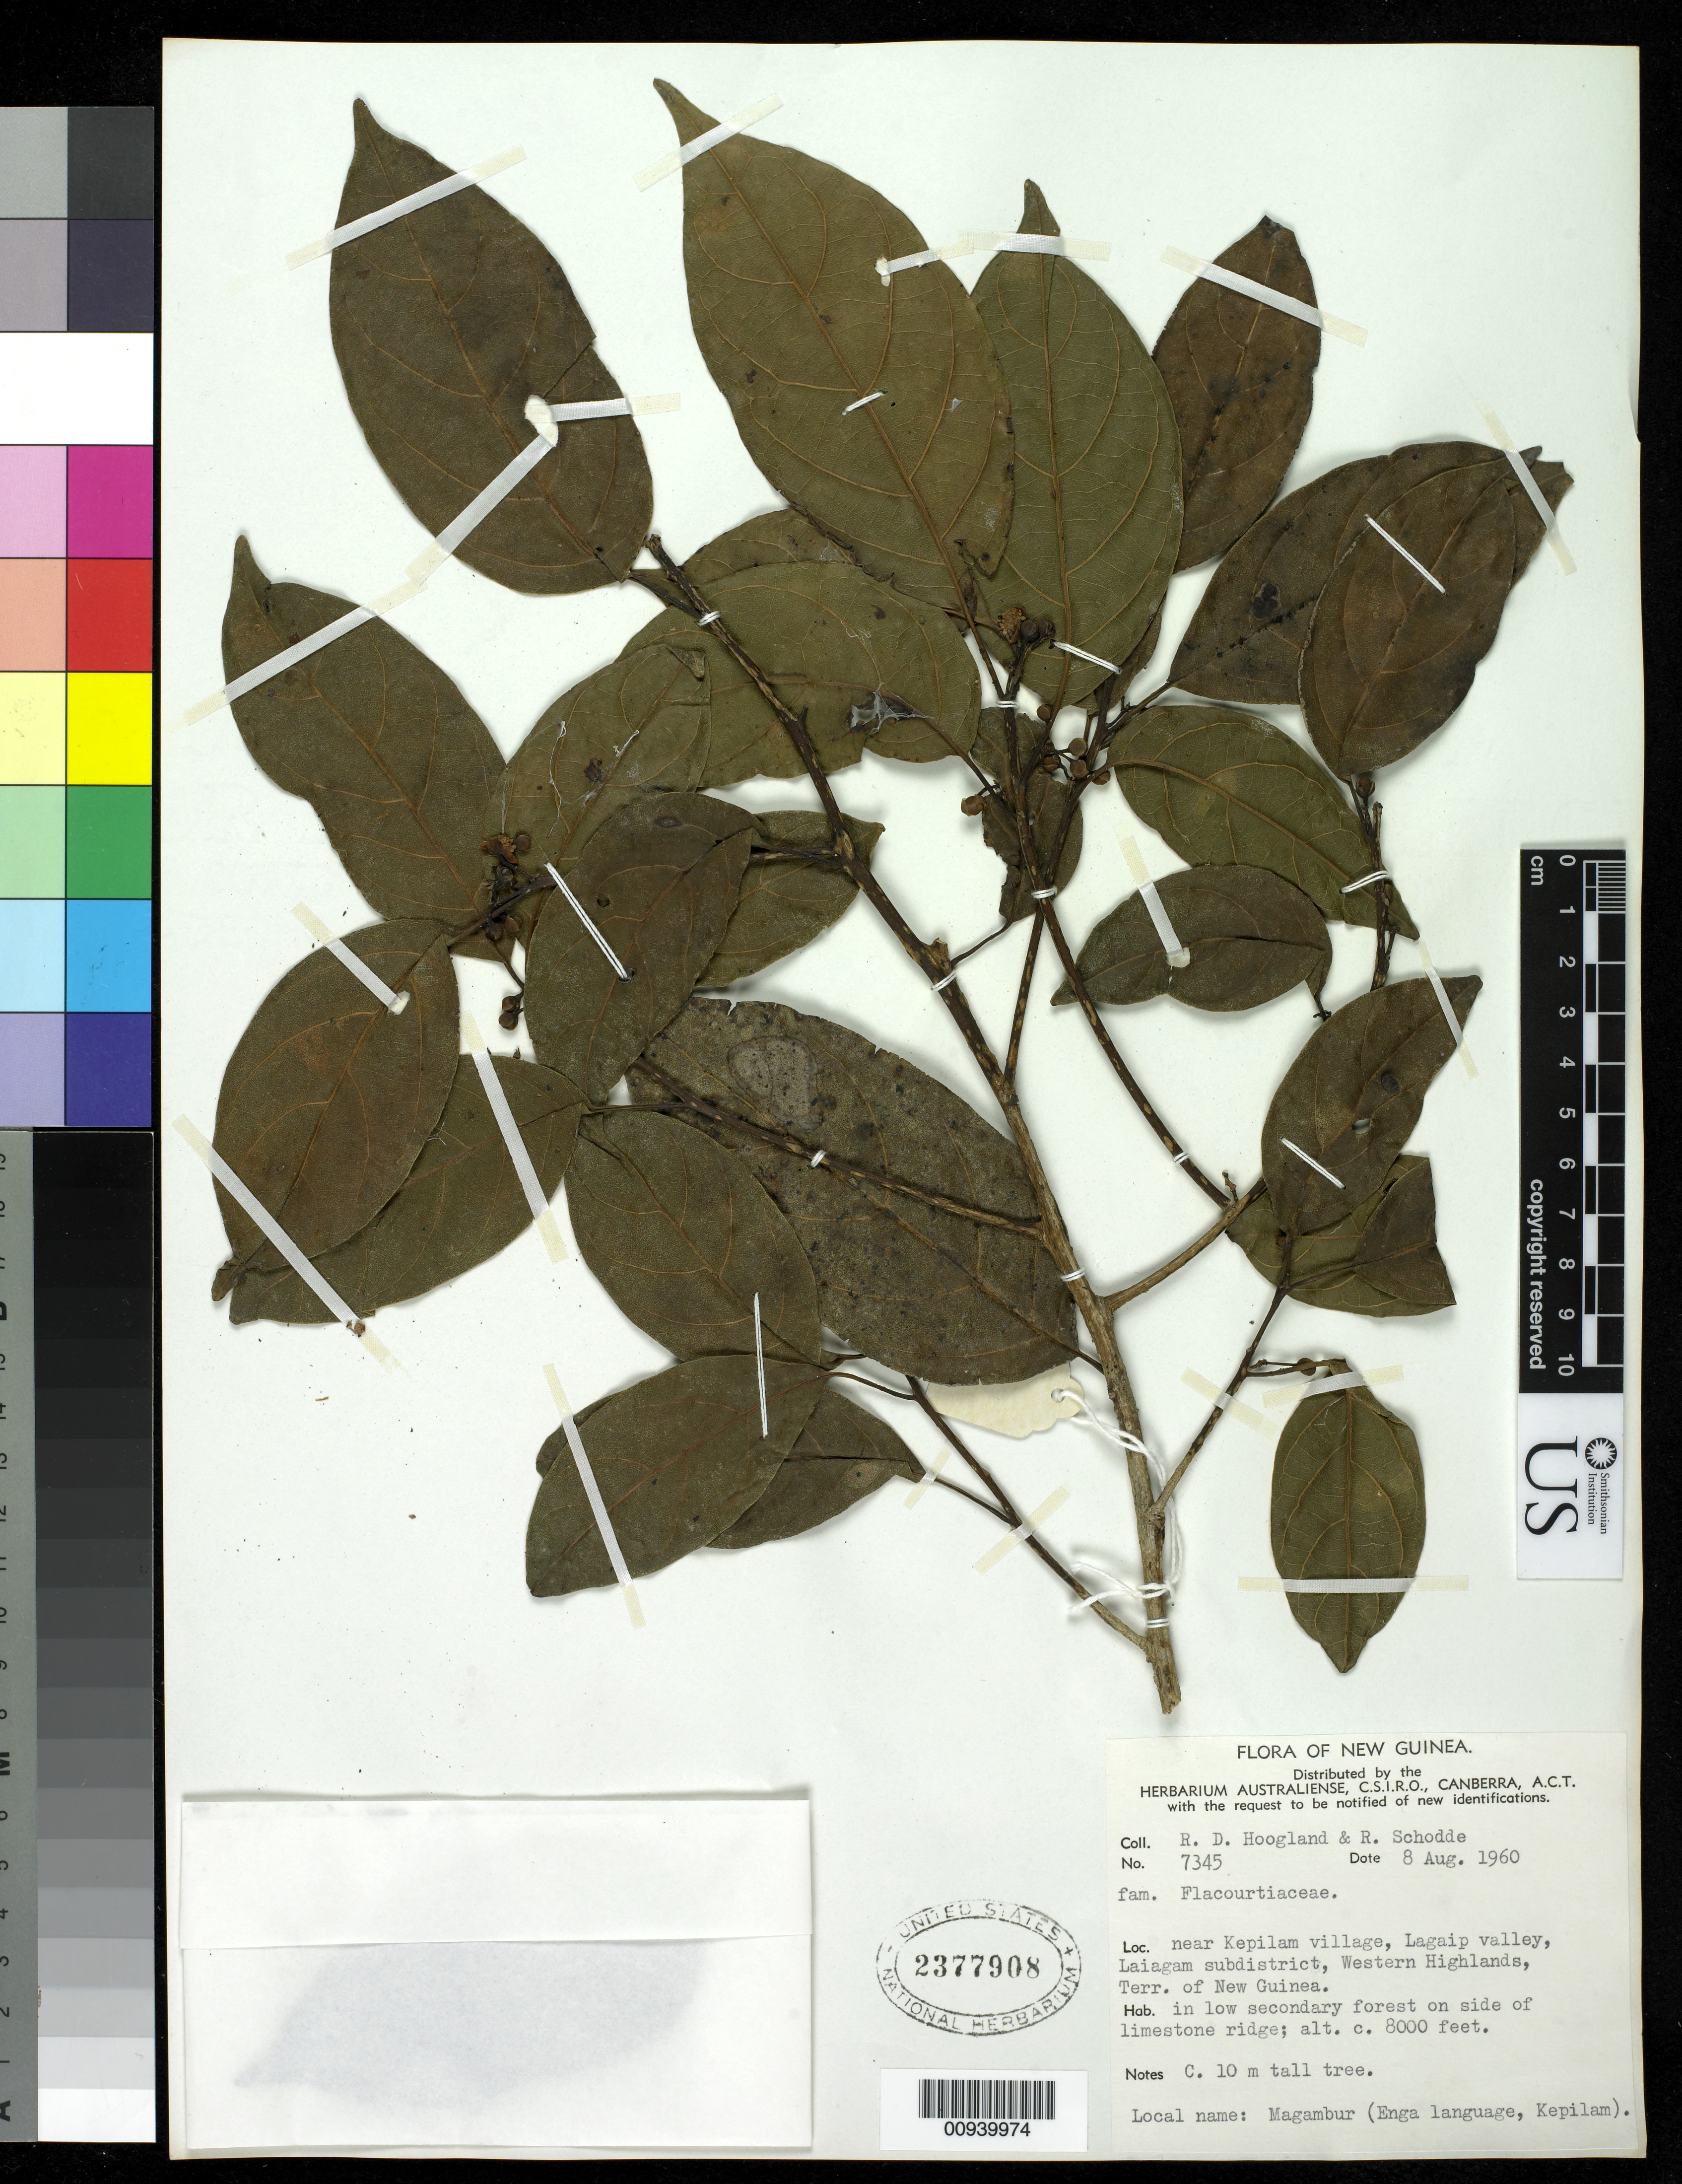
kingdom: Plantae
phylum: Tracheophyta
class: Magnoliopsida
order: Malpighiales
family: Salicaceae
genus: Casearia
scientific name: Casearia angiensis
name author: Sleumer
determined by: Sleumer, H. O.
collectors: R. D. Hoogland & R. Schodde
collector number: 7345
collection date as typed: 08 Aug 1960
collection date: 1960-08-08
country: Papua New Guinea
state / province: Enga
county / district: Laiagam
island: New Guinea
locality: near Kepilam village, Lagaip valley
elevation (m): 2438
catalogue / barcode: US 2377908